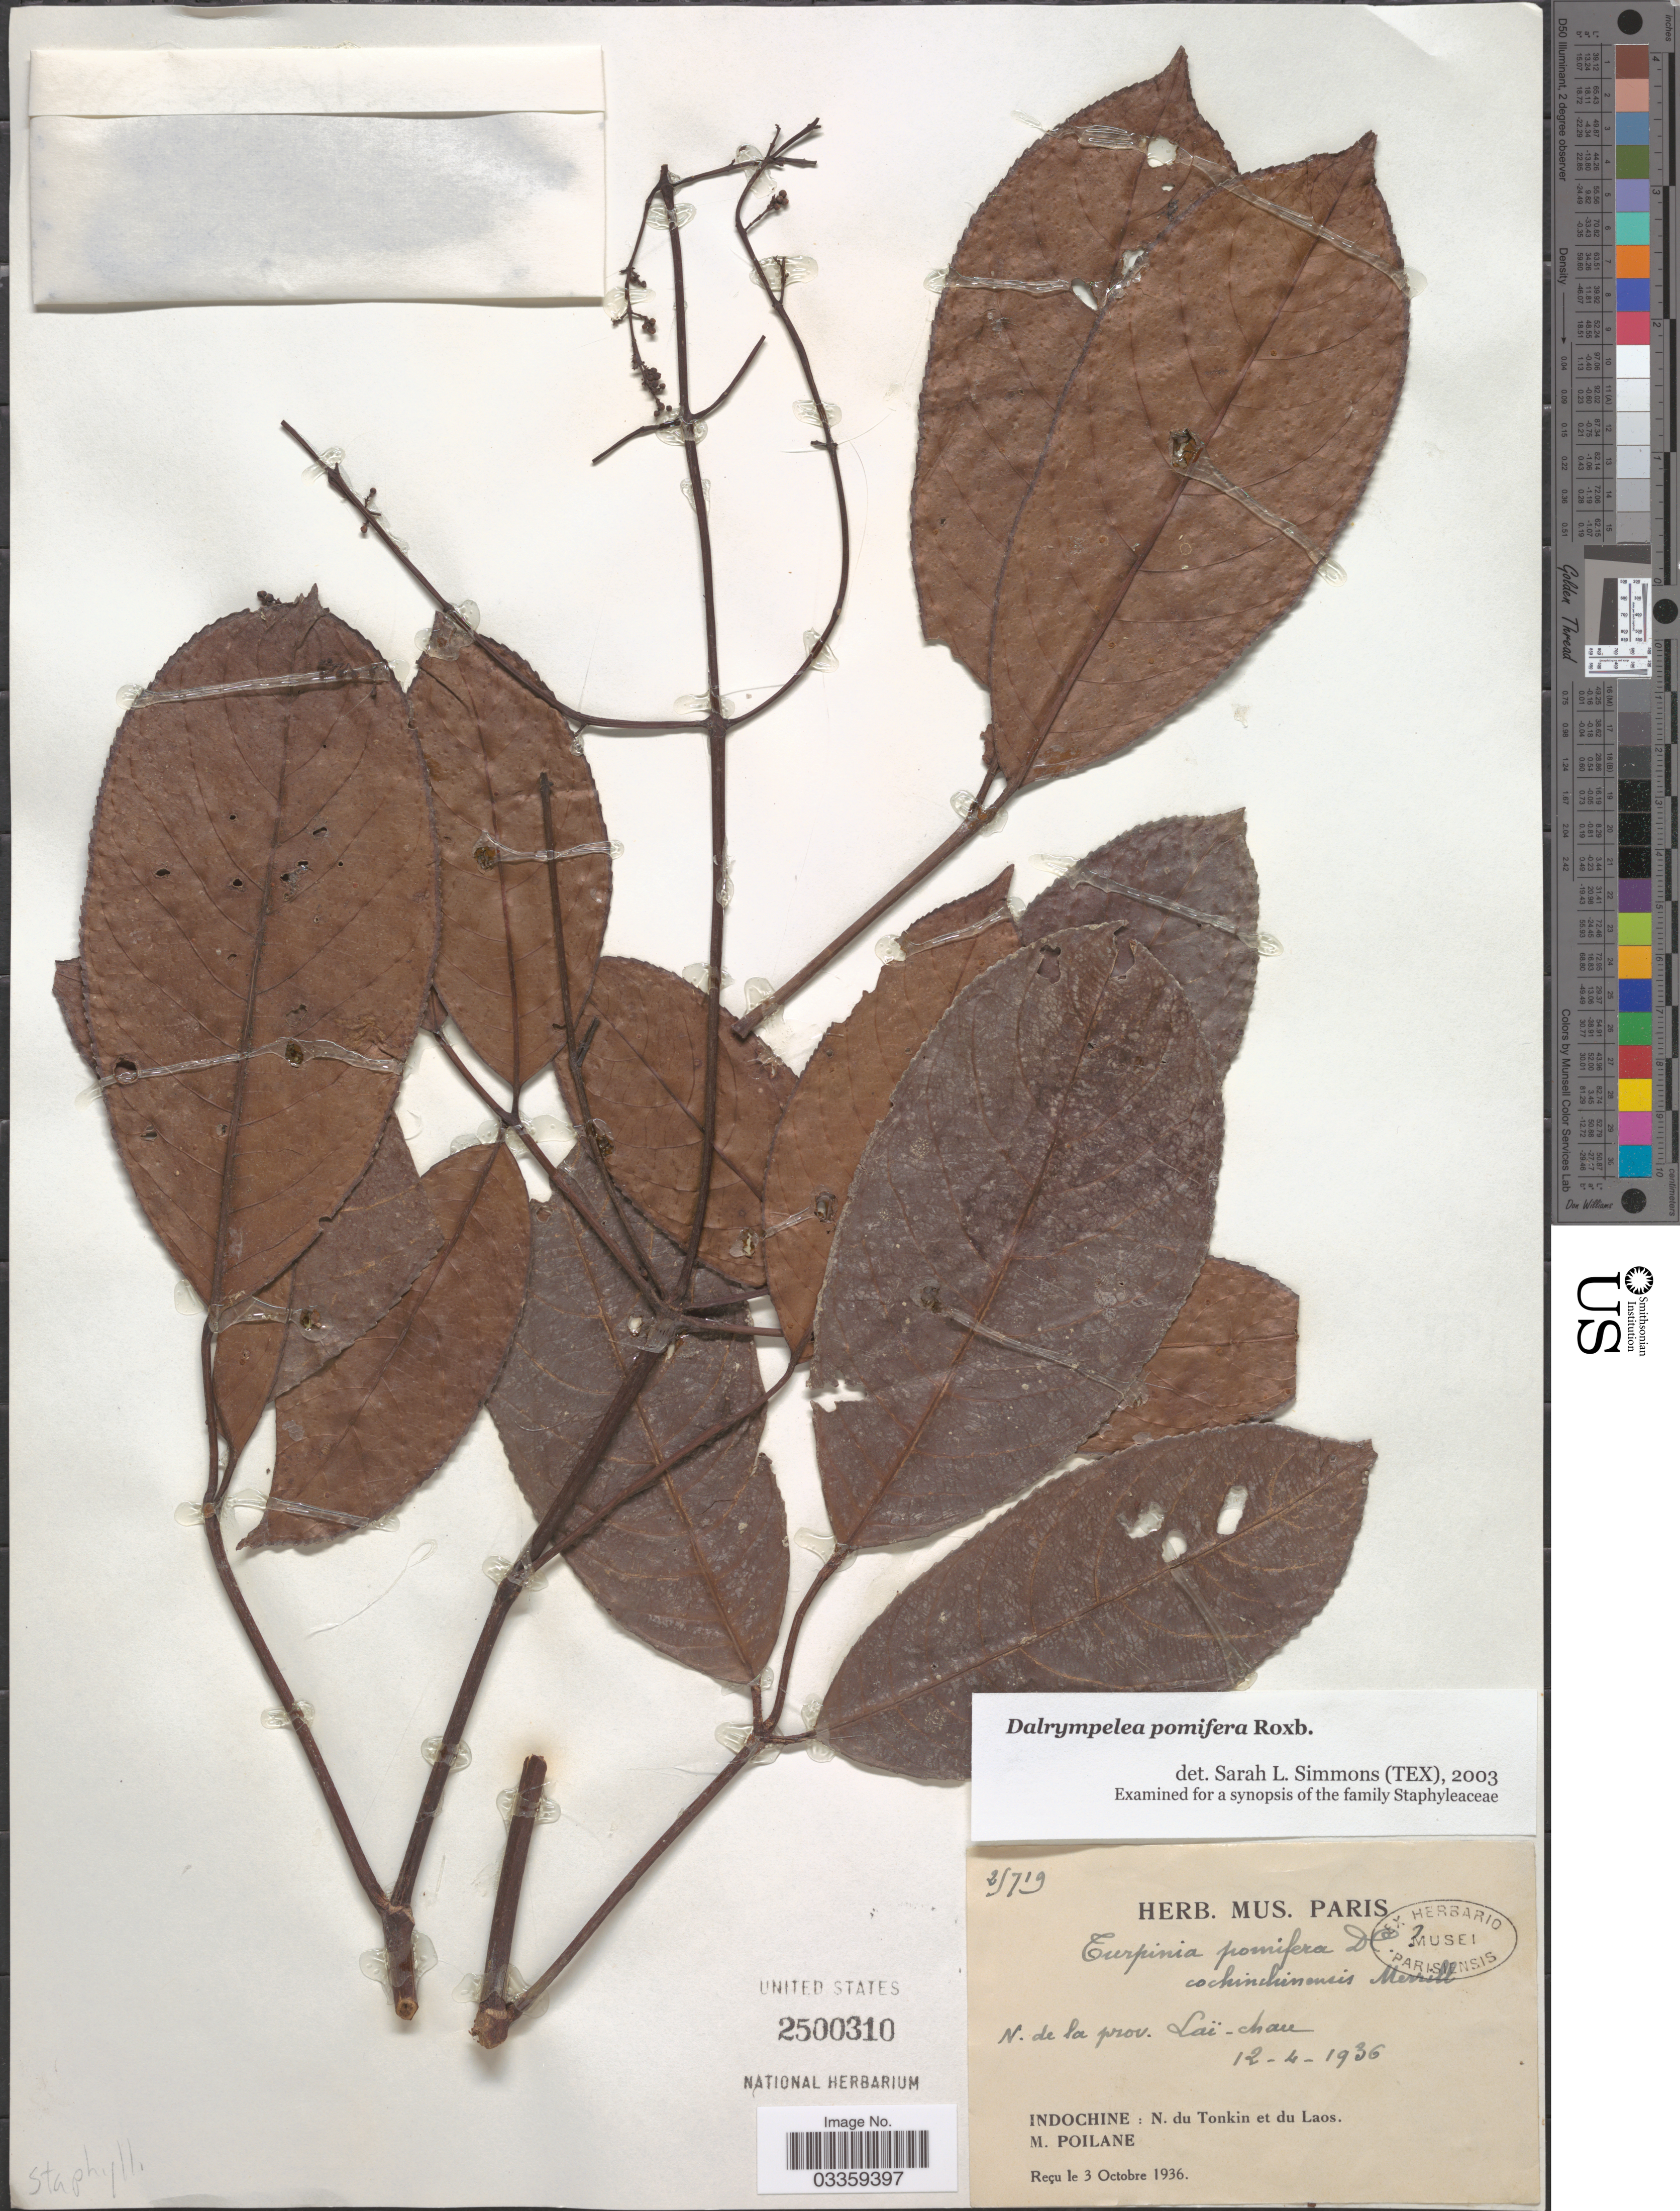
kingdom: Plantae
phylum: Tracheophyta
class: Magnoliopsida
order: Crossosomatales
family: Staphyleaceae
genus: Dalrympelea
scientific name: Dalrympelea pomifera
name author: Roxb.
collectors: M. Poilane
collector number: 25719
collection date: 1936-04-12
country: Vietnam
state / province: Lai Chau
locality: N. de la prov. Laï Chau. Indochine: N. du Tonkin et du Laos.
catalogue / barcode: US 2500310